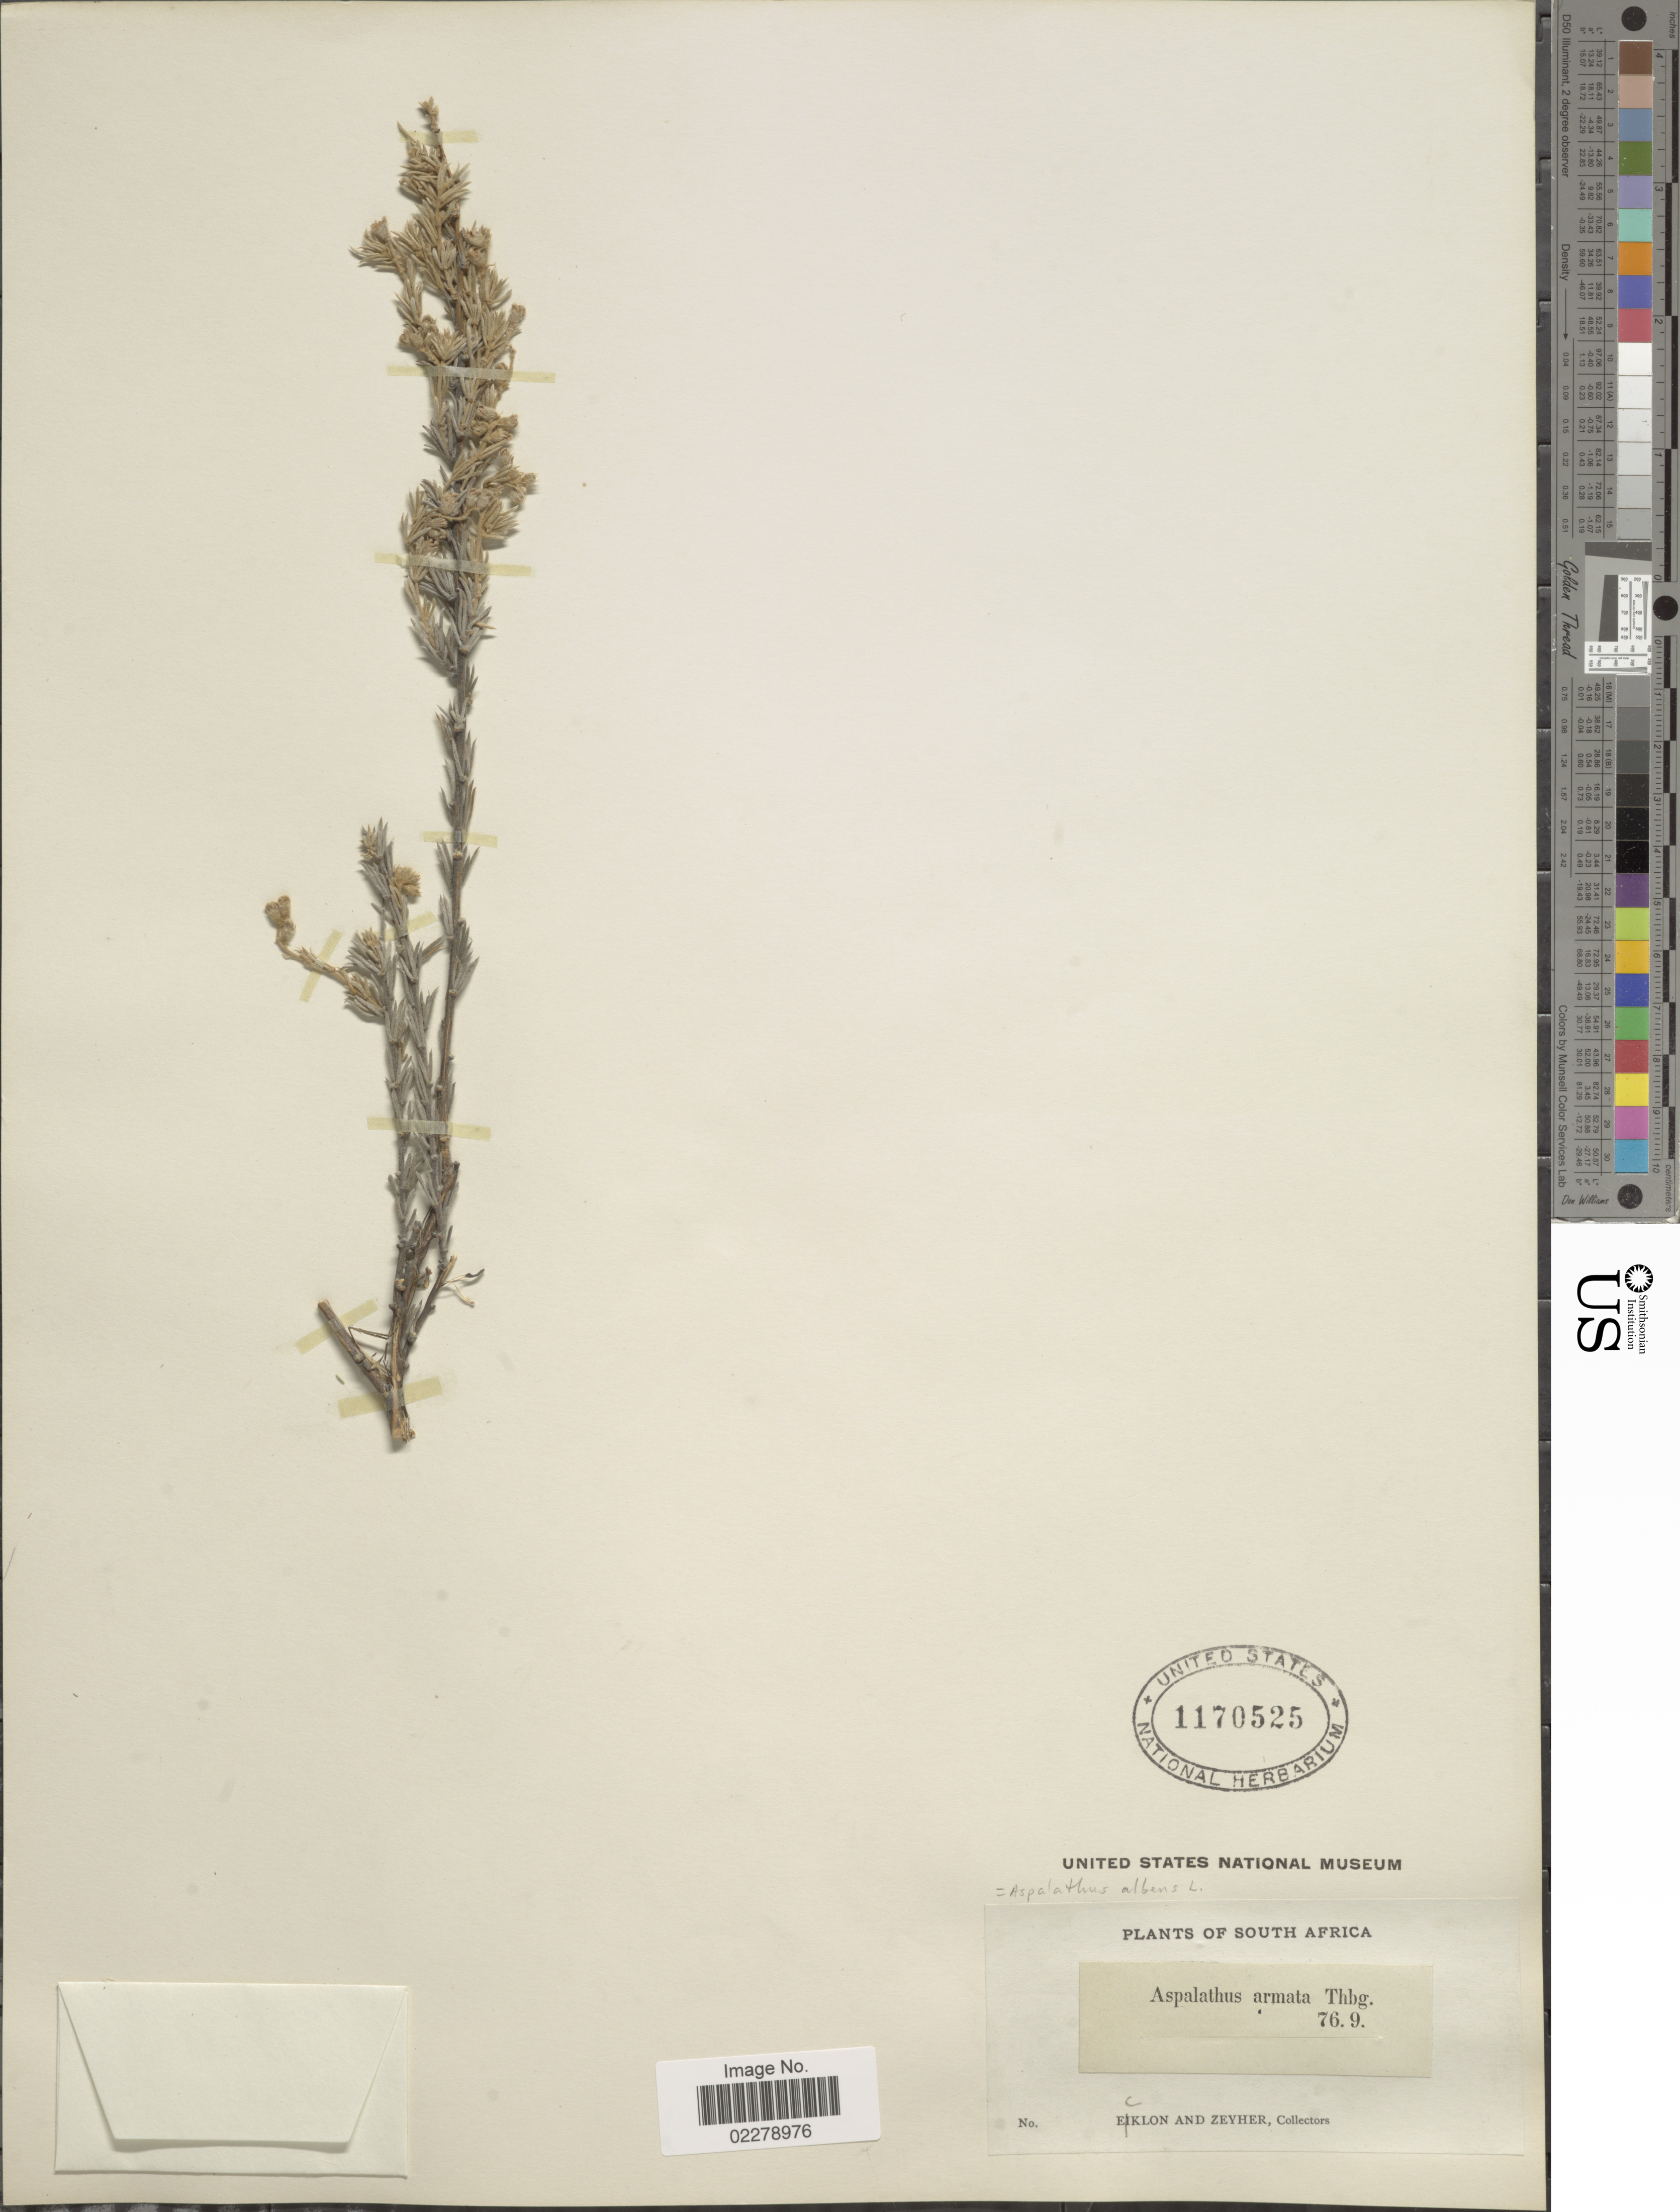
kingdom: Plantae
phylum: Tracheophyta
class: Magnoliopsida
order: Fabales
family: Fabaceae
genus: Aspalathus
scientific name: Aspalathus albens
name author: L.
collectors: -. Ecklon & -. Zeyher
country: South Africa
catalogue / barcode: US 1770525